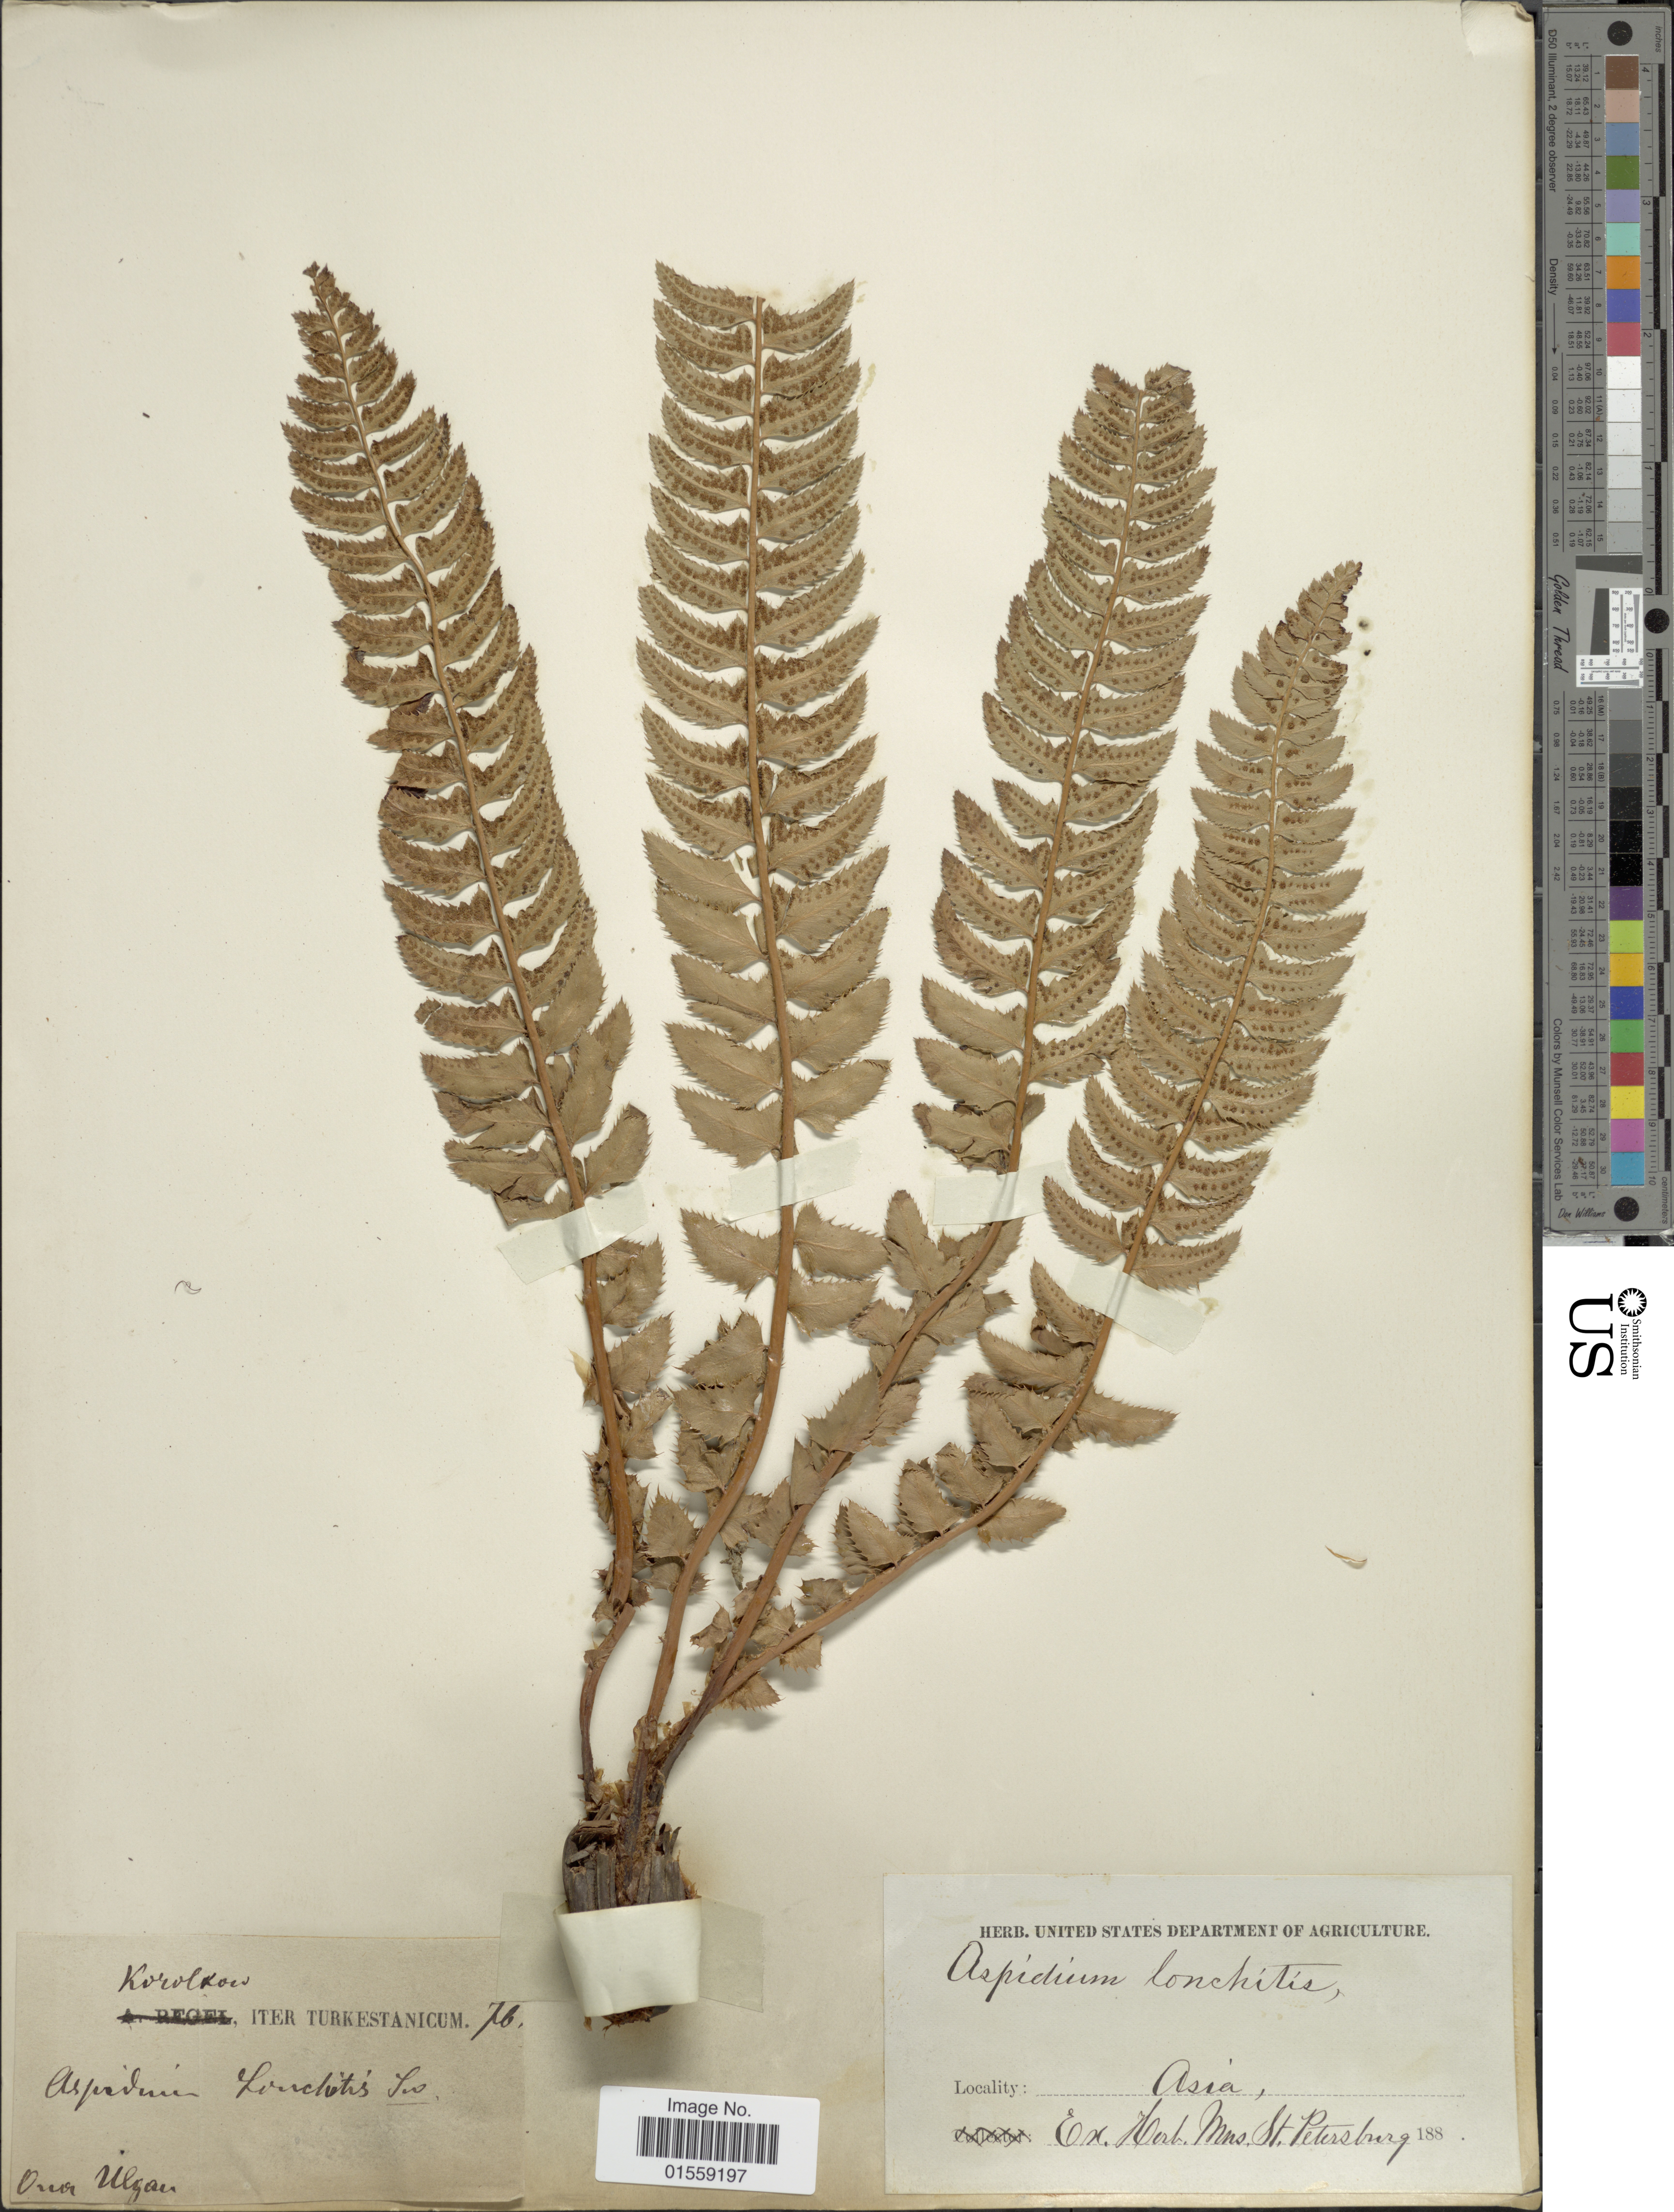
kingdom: Plantae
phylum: Tracheophyta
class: Polypodiopsida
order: Polypodiales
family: Dryopteridaceae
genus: Polystichum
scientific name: Polystichum lonchitis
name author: (Roth) L.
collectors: ex herb. Mus. St. Petersburg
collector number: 7b*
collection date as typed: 188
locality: Iter Turkestanicum, Ouvr Ulgan, Asia [interpreted] [unsure placement]